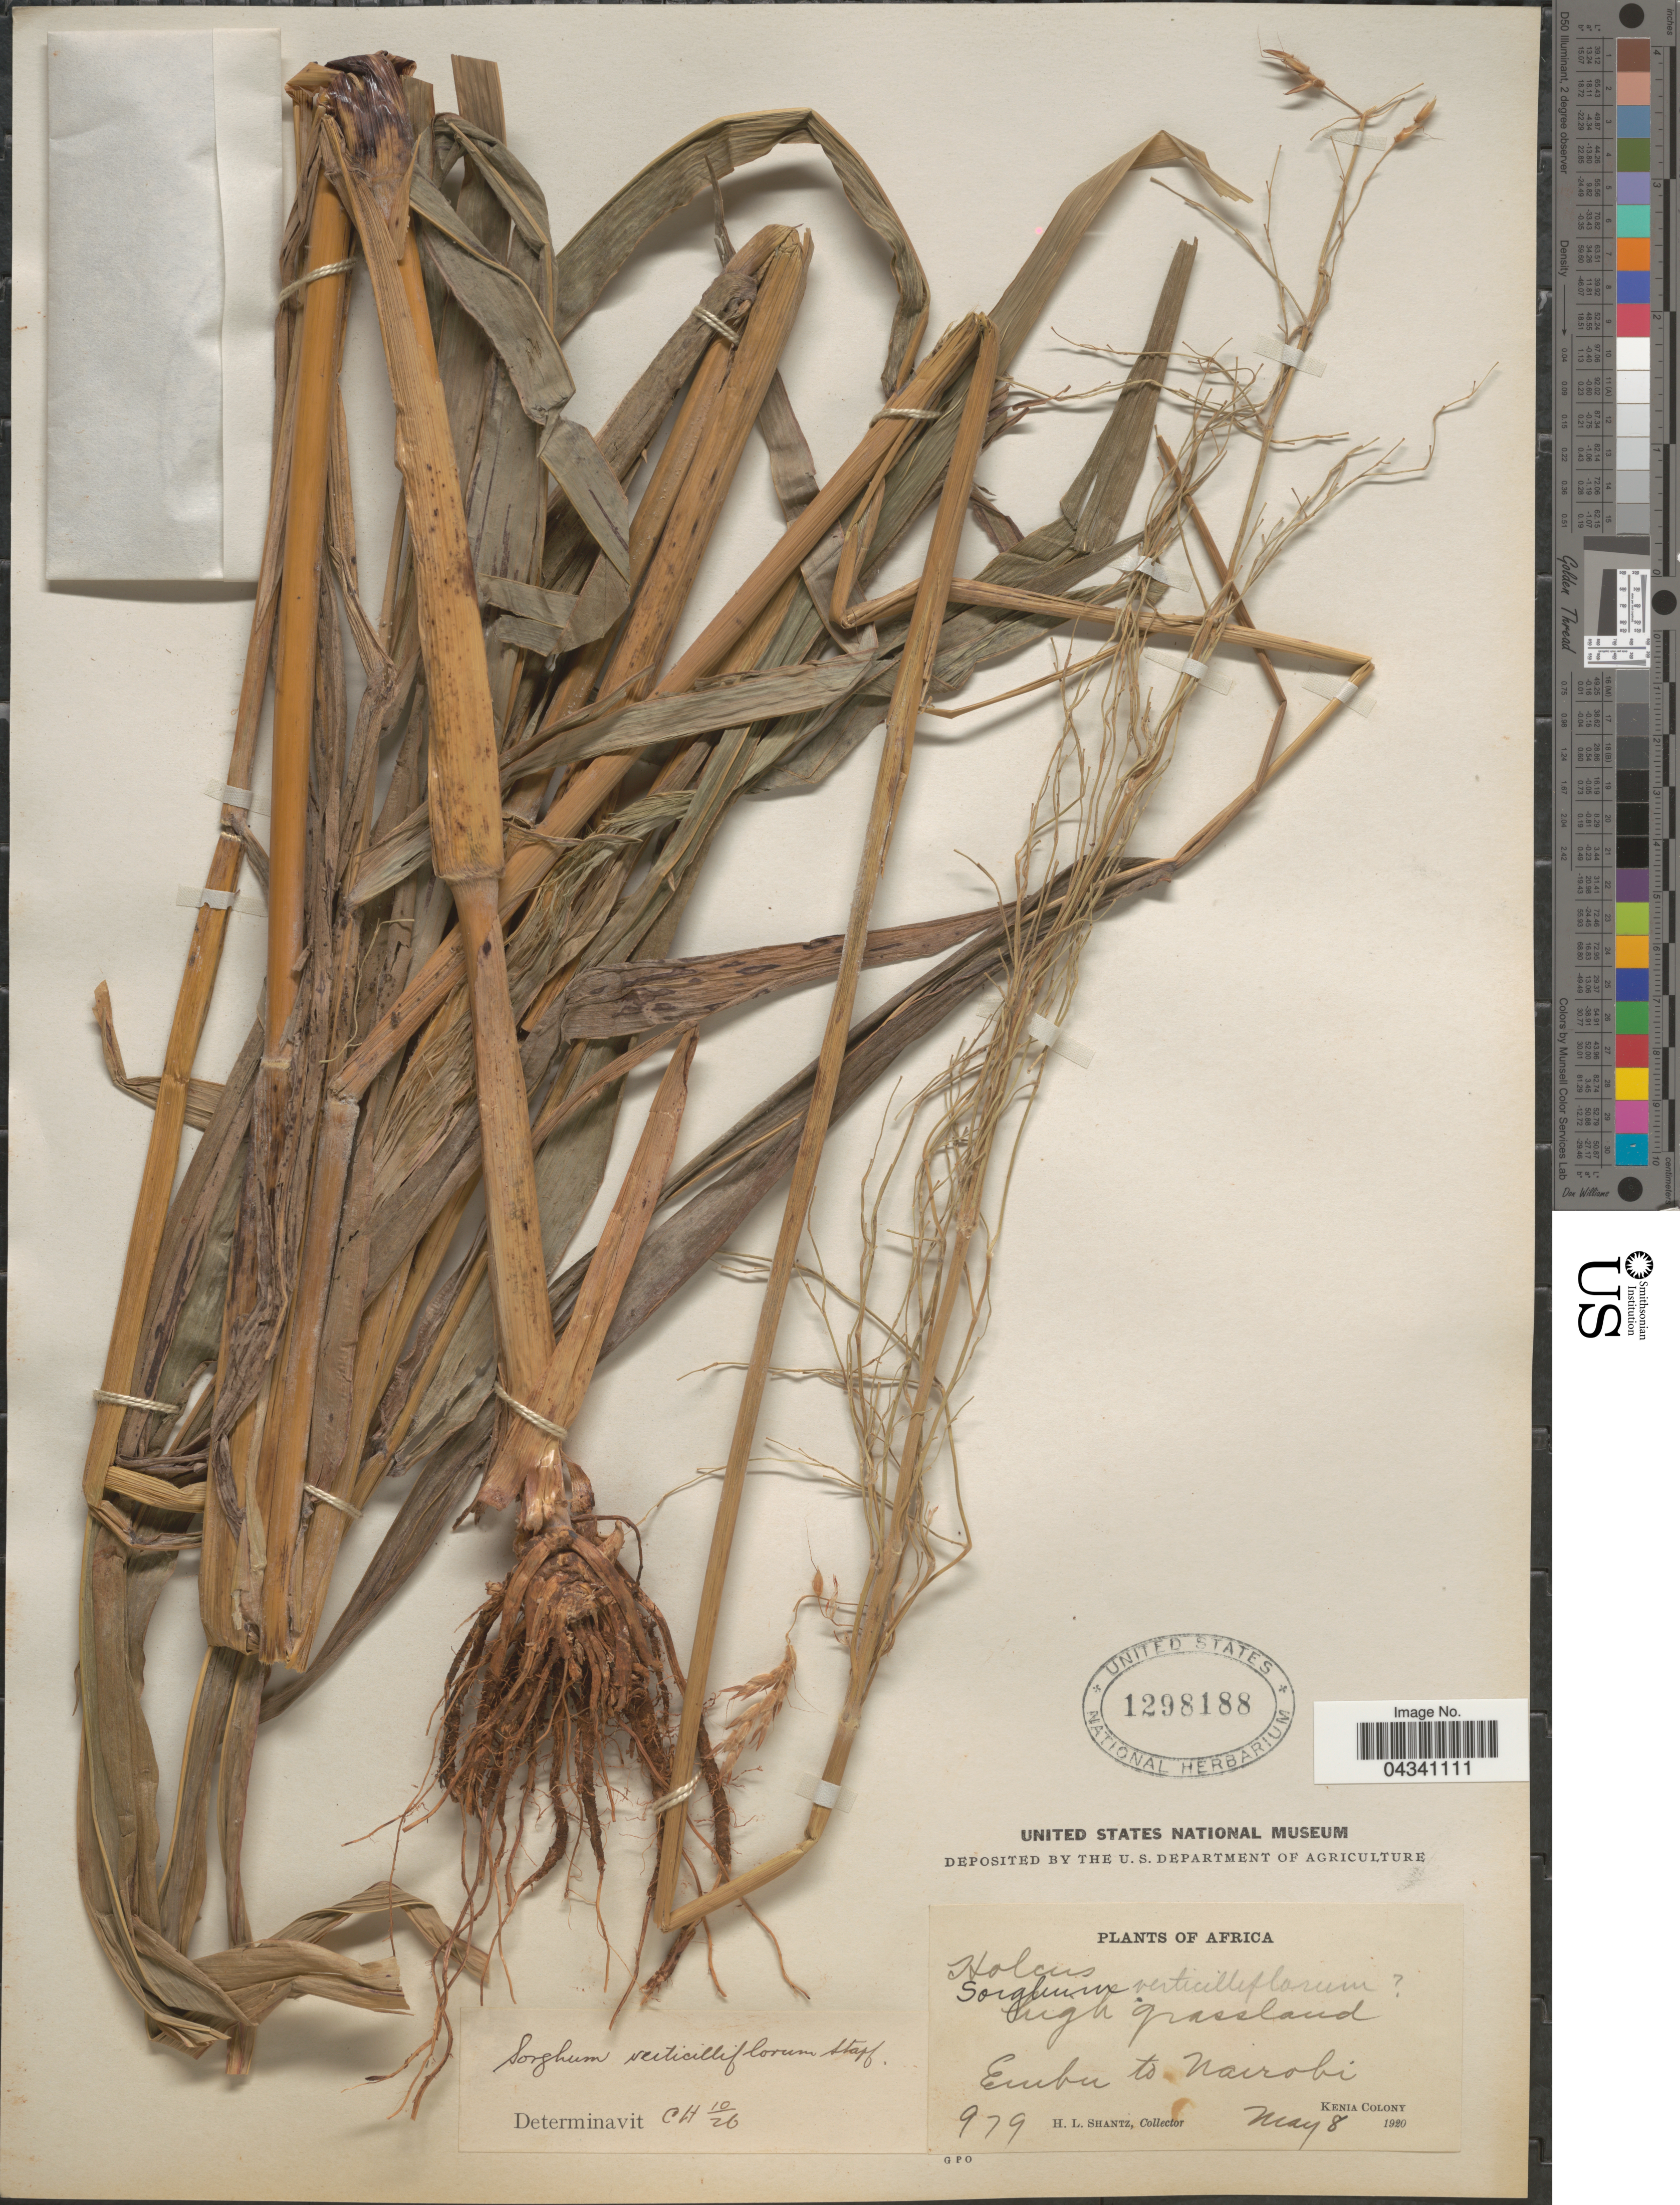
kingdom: Plantae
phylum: Tracheophyta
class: Liliopsida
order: Poales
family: Poaceae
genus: Sorghum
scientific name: Sorghum arundinaceum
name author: (Desv.) Stapf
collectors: H. Shantz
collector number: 979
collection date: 1920-05-08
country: Kenya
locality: Embu to Nairobi. Kenia Colony.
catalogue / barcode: US 1298188